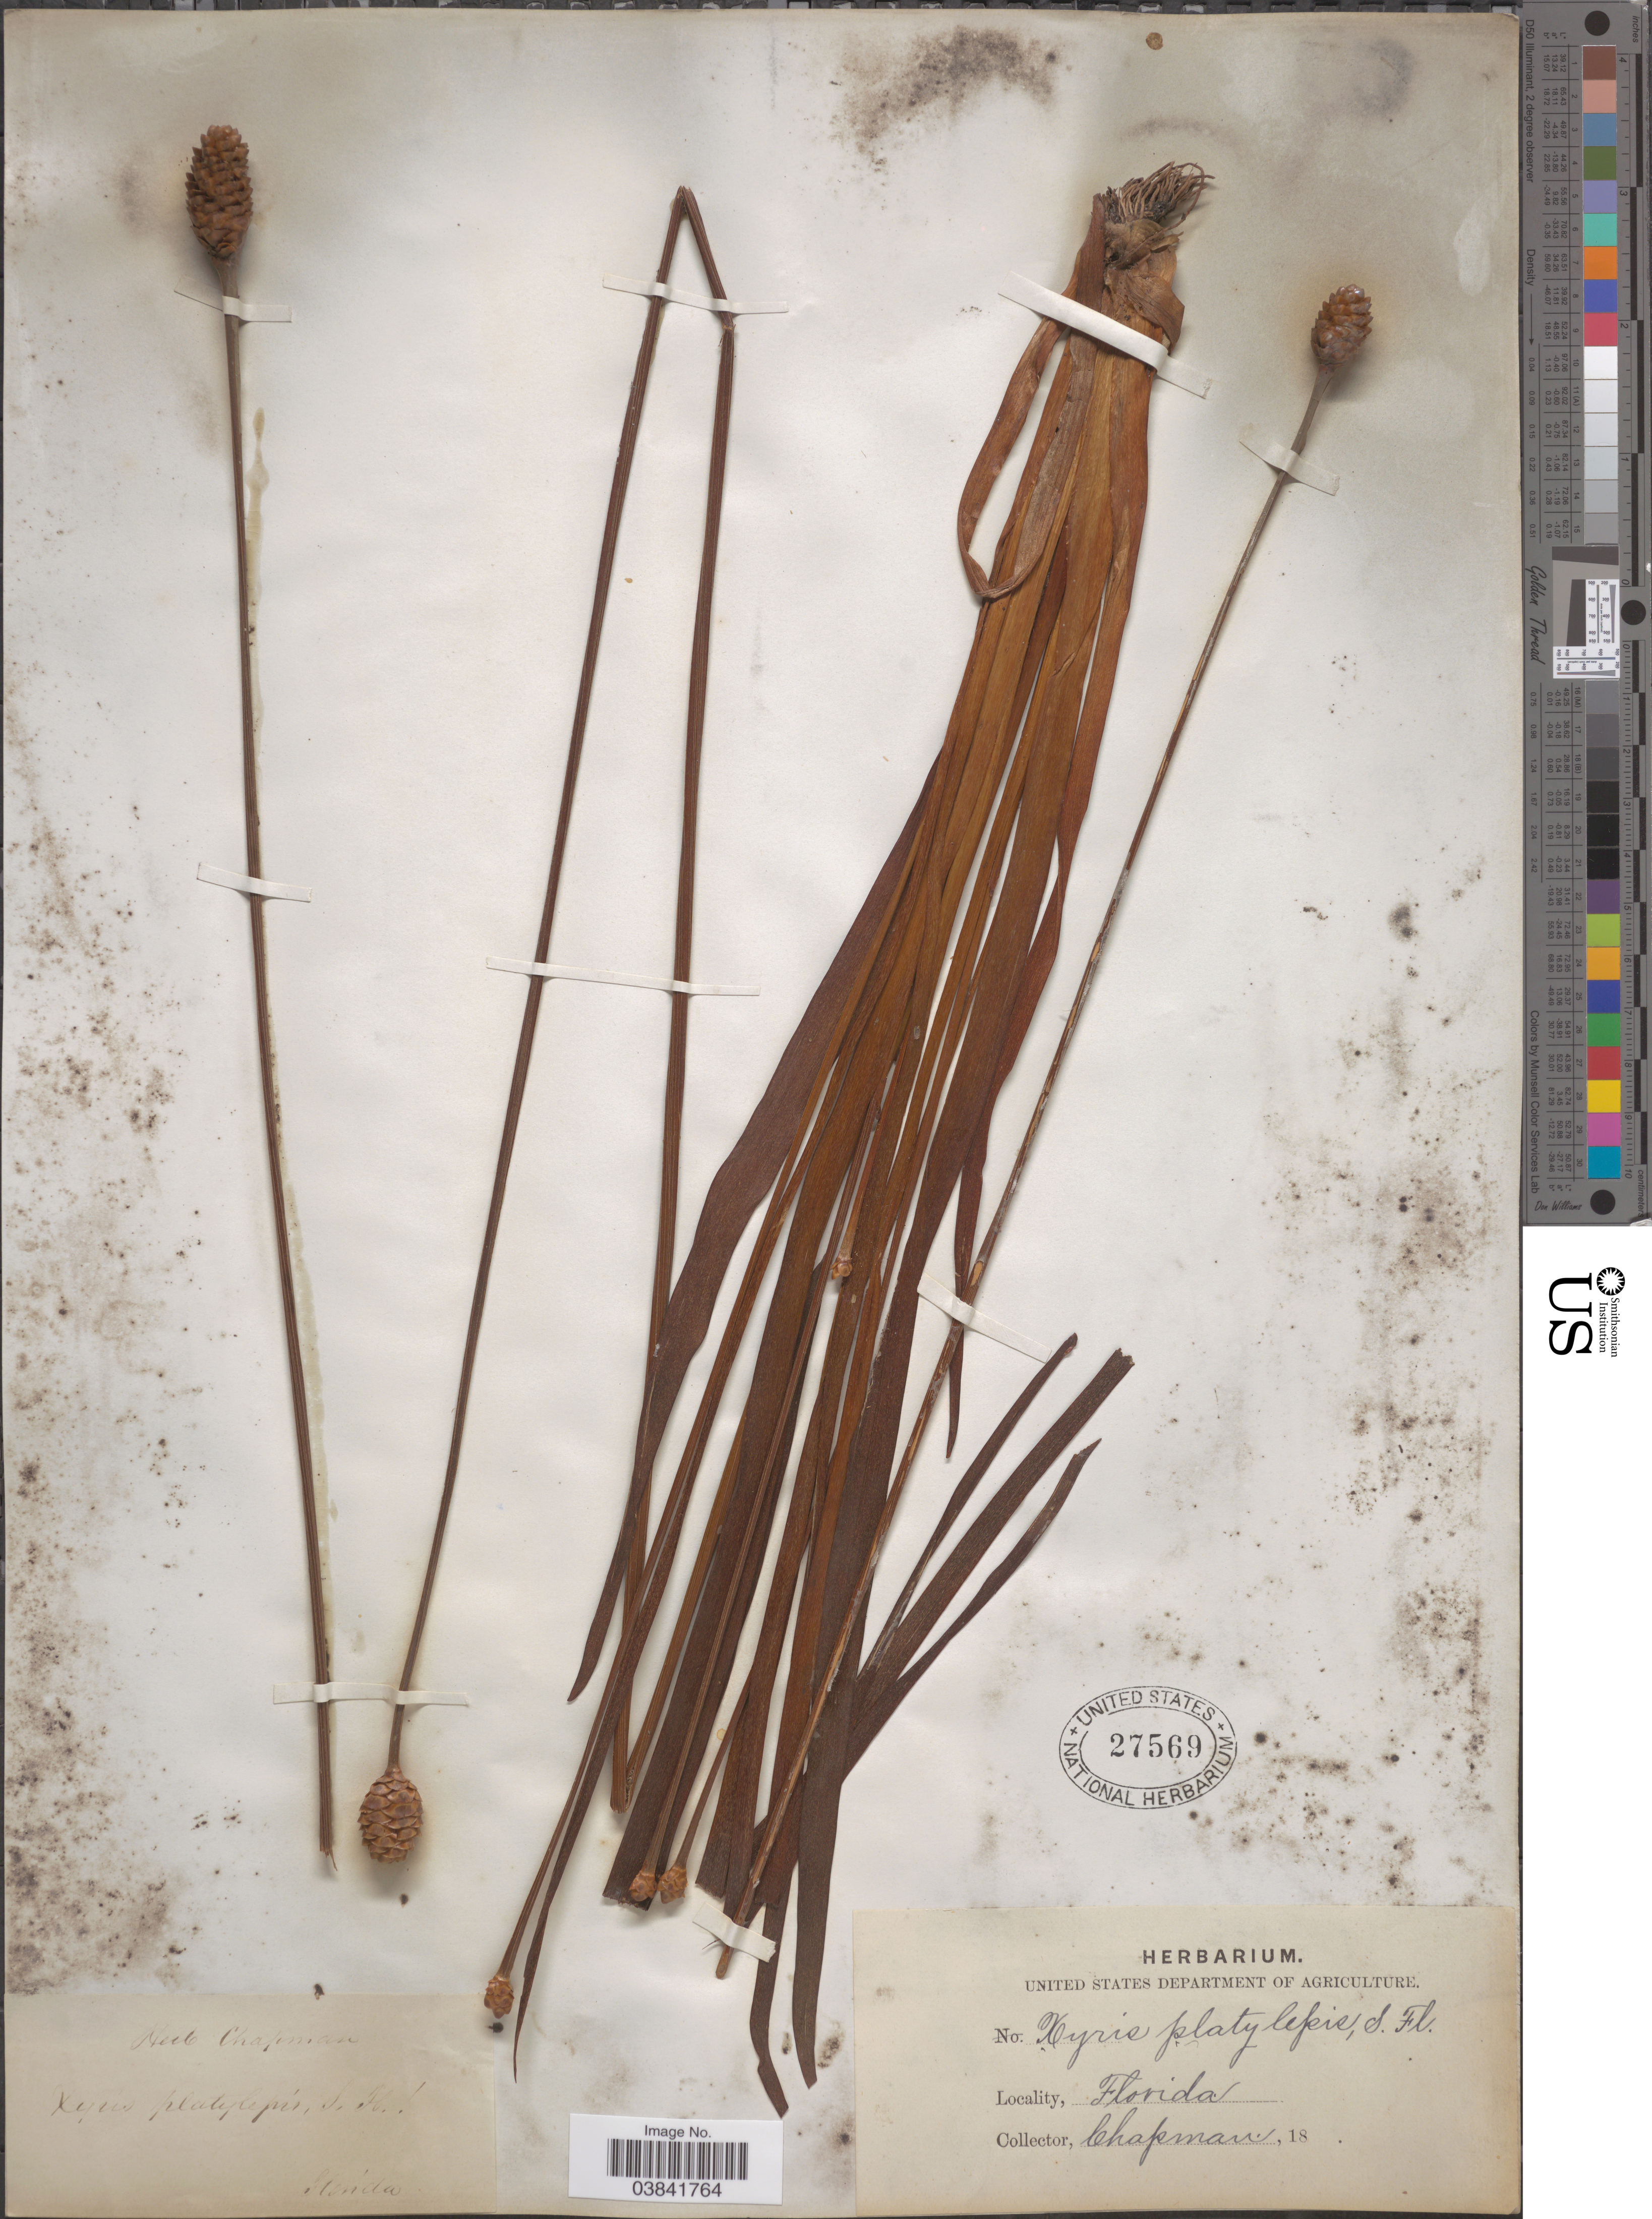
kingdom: Plantae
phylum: Tracheophyta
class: Liliopsida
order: Poales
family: Xyridaceae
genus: Xyris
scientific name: Xyris platylepis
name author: Chapm.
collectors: A. Chapman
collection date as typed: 18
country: United States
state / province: Florida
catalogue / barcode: US 27569